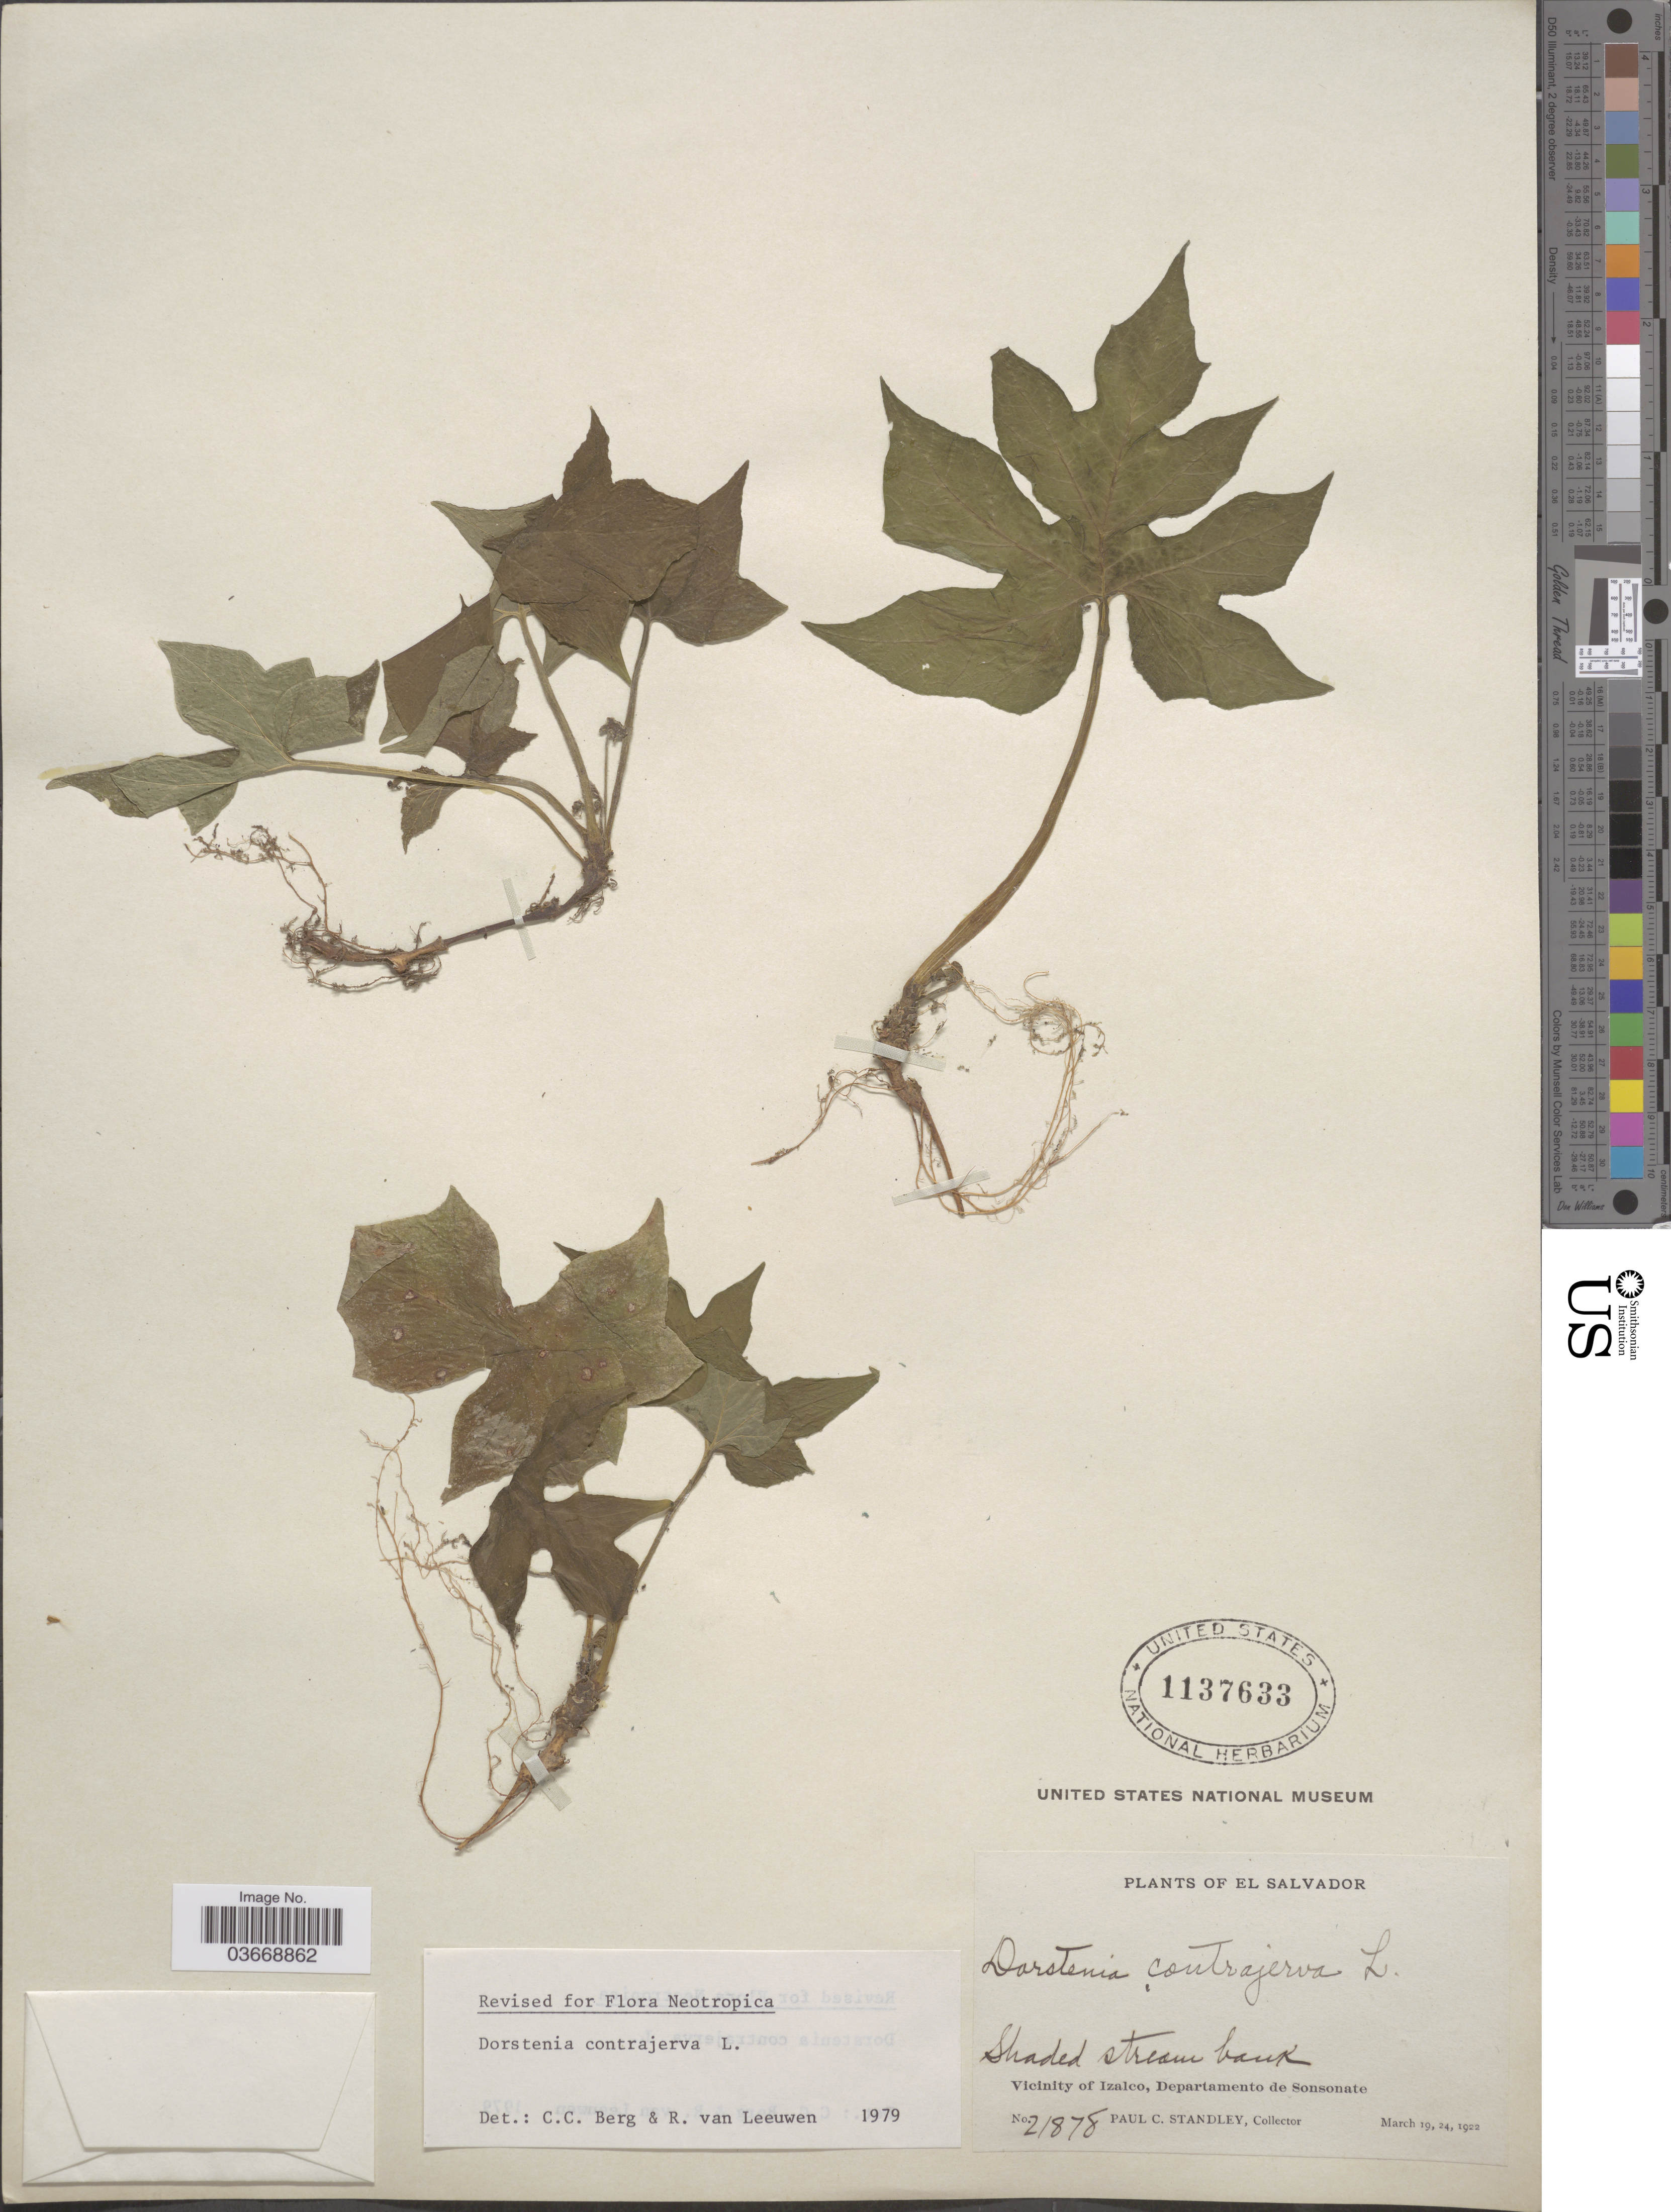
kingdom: Plantae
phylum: Tracheophyta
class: Magnoliopsida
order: Rosales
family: Moraceae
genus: Dorstenia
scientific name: Dorstenia contrajerva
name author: L.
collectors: P. C. Standley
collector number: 21878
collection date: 1922-03-19/1922-03-24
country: El Salvador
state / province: Sonsonate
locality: Vicinity of Izalco, Departamento de Sonsonate.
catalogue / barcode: US 1137633